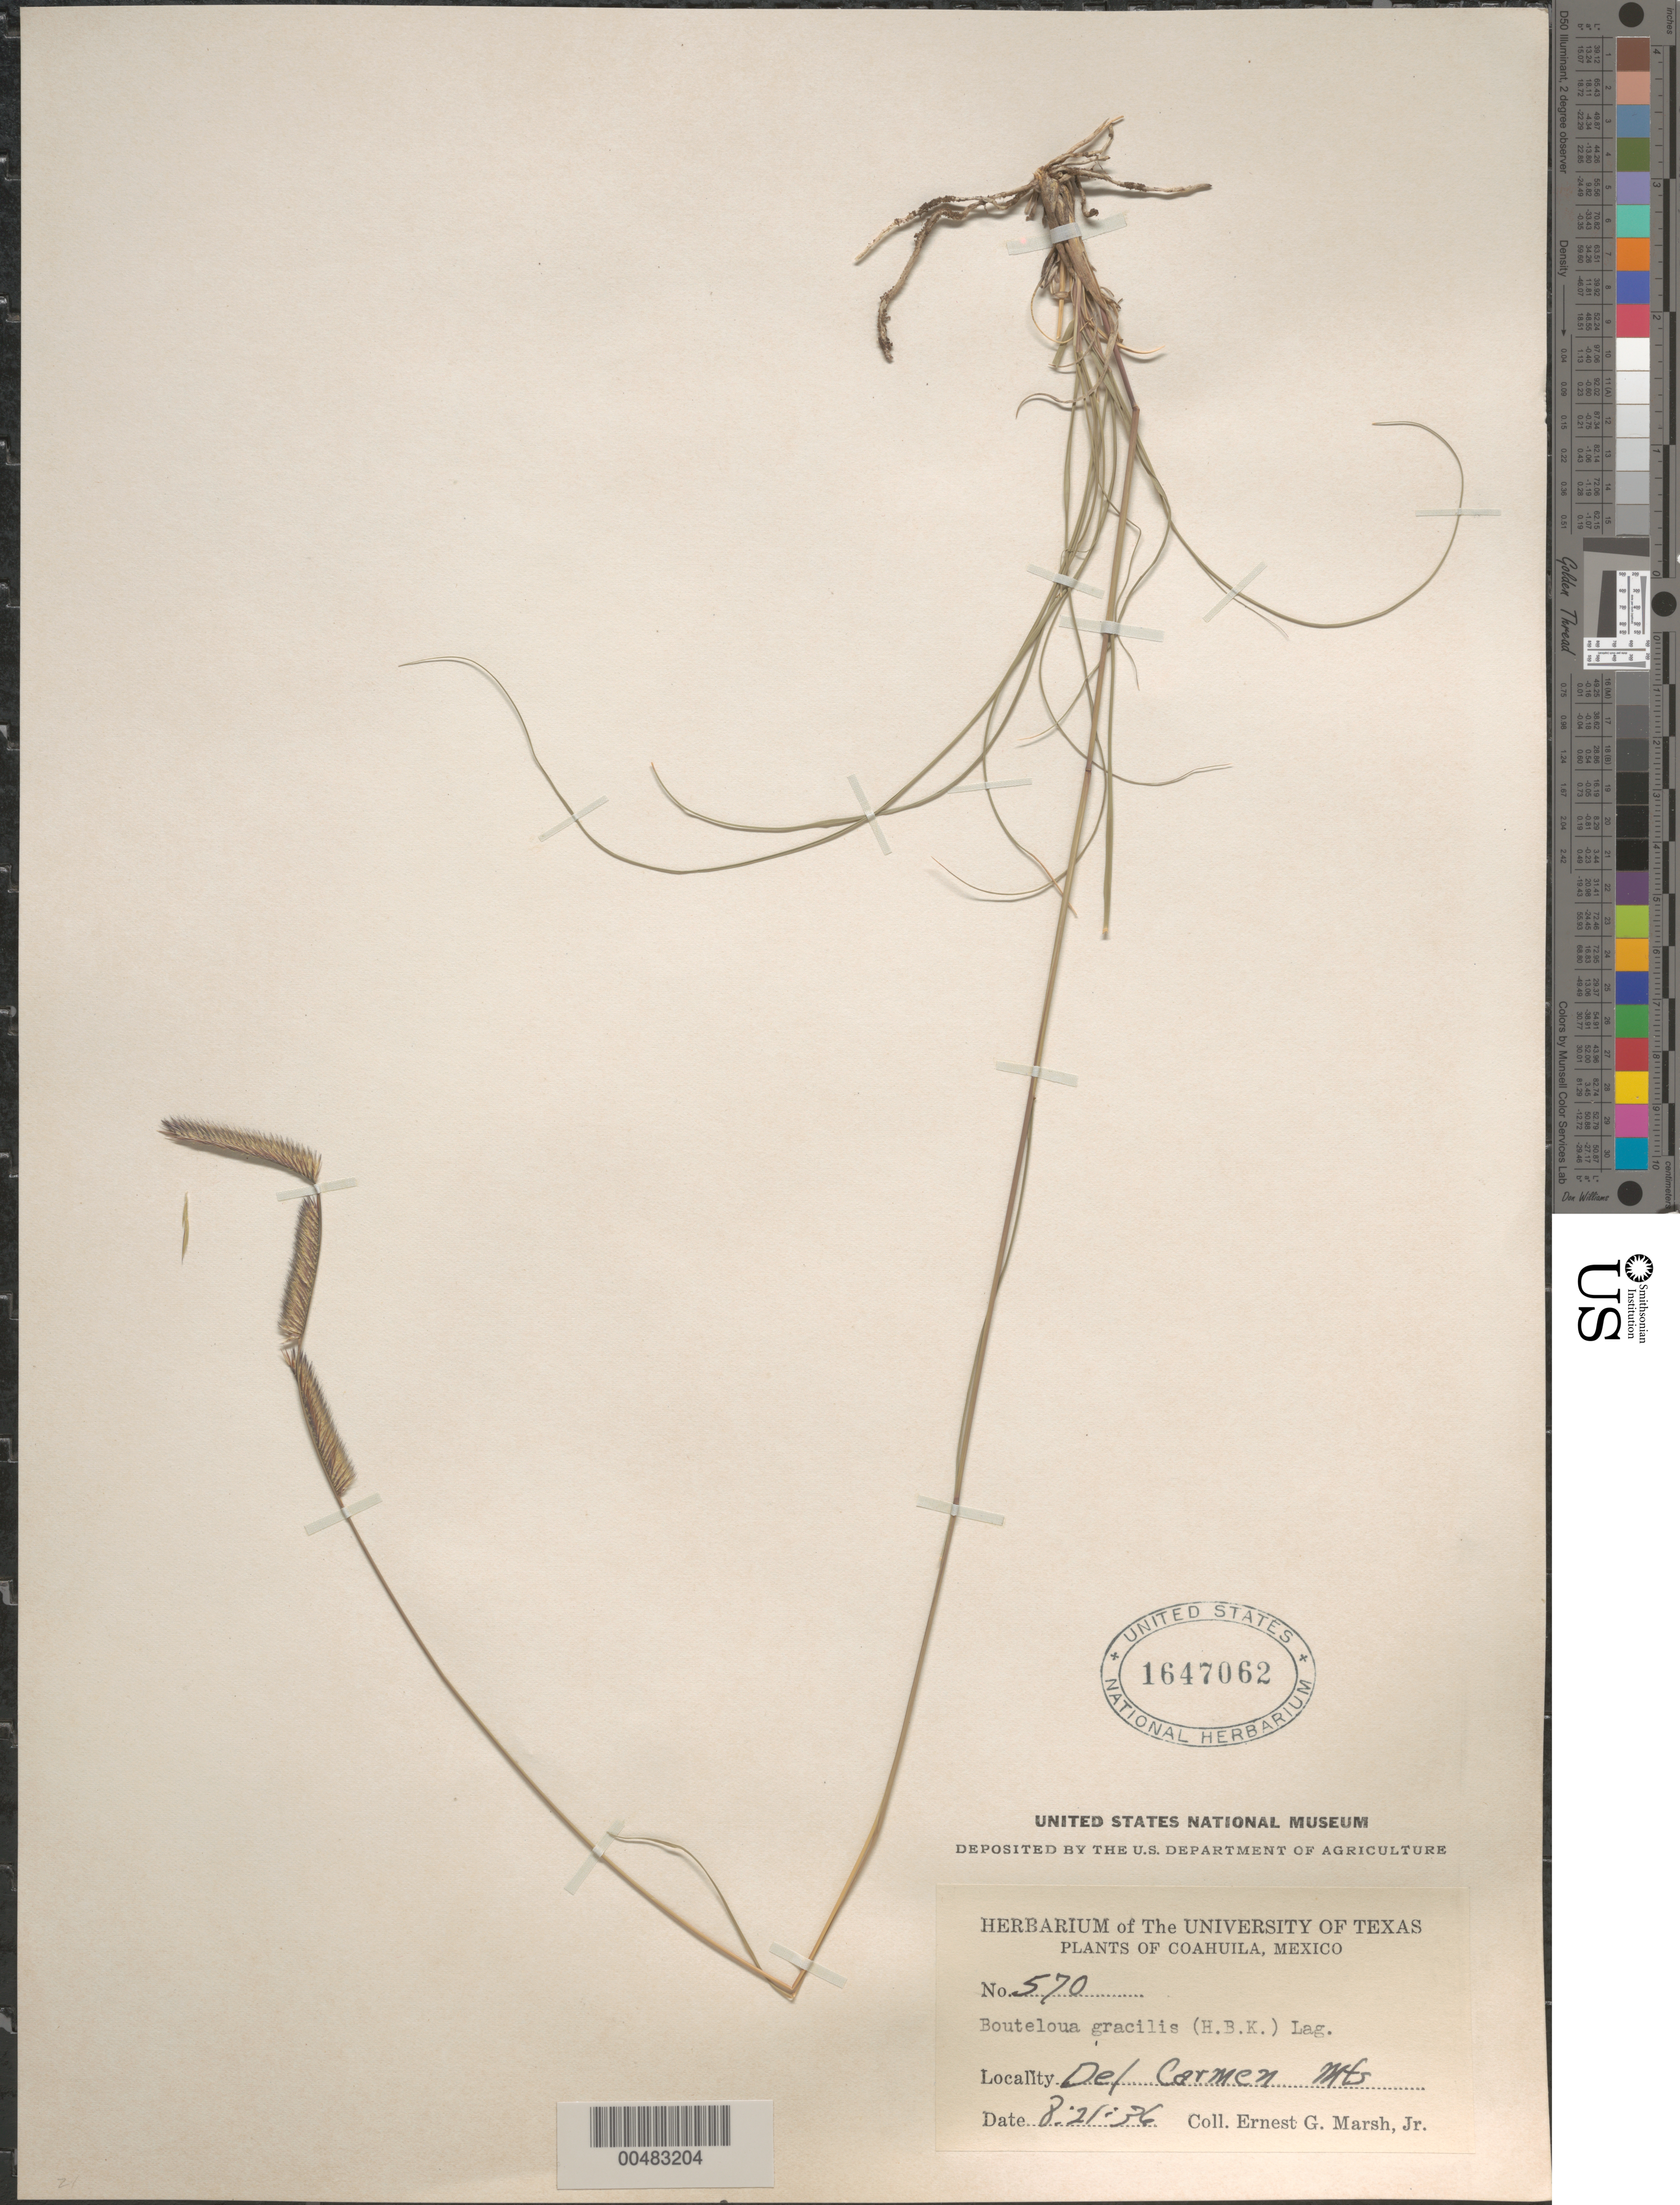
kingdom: Plantae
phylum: Tracheophyta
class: Liliopsida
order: Poales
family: Poaceae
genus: Bouteloua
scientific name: Bouteloua gracilis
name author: (Kunth) Lag. ex Griffiths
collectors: E. G. Marsh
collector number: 570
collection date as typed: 21 Aug 1936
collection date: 1936-08-21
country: Mexico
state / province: Coahuila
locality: Del Carmen Mts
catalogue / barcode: US 1647062